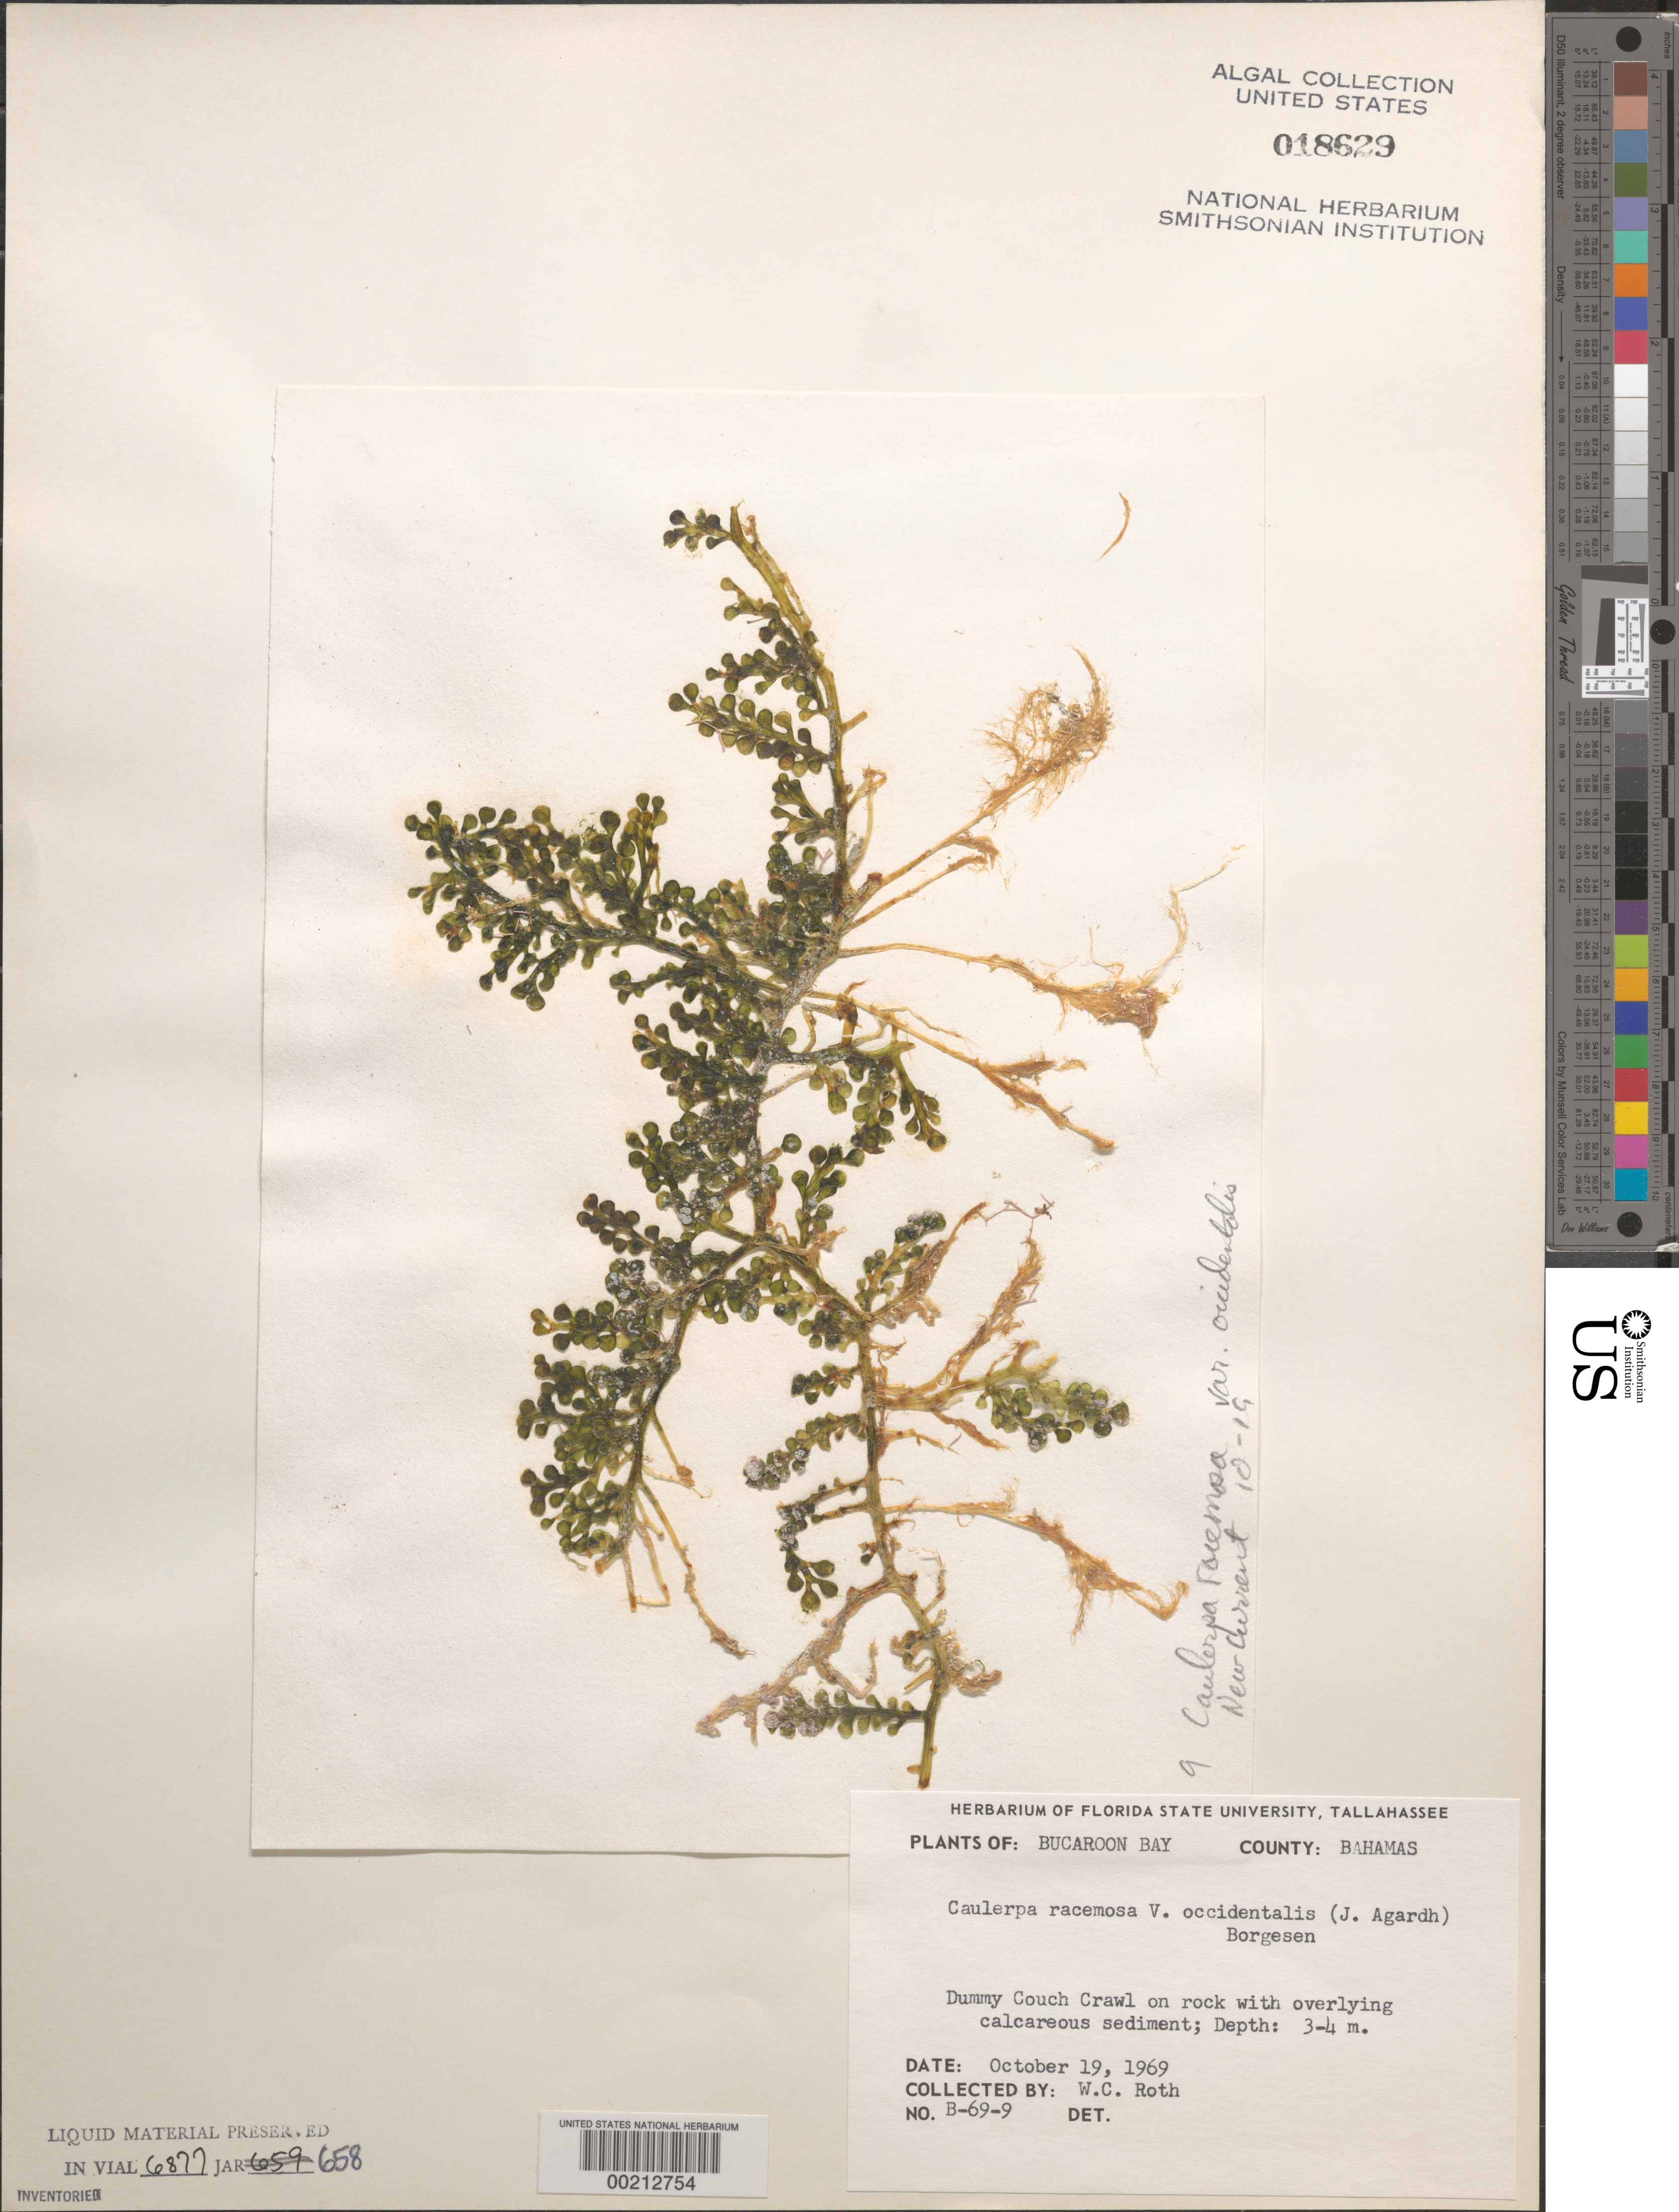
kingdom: Plantae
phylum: Chlorophyta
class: Ulvophyceae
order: Bryopsidales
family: Caulerpaceae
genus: Caulerpa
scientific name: Caulerpa racemosa var. occidentalis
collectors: W. C. Roth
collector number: B-69-9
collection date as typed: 19 Oct 1969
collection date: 1969-10-19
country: Bahamas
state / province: Abaco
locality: Dummy couch crawl, buckaroon bay, great abaco island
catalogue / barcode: US 18629